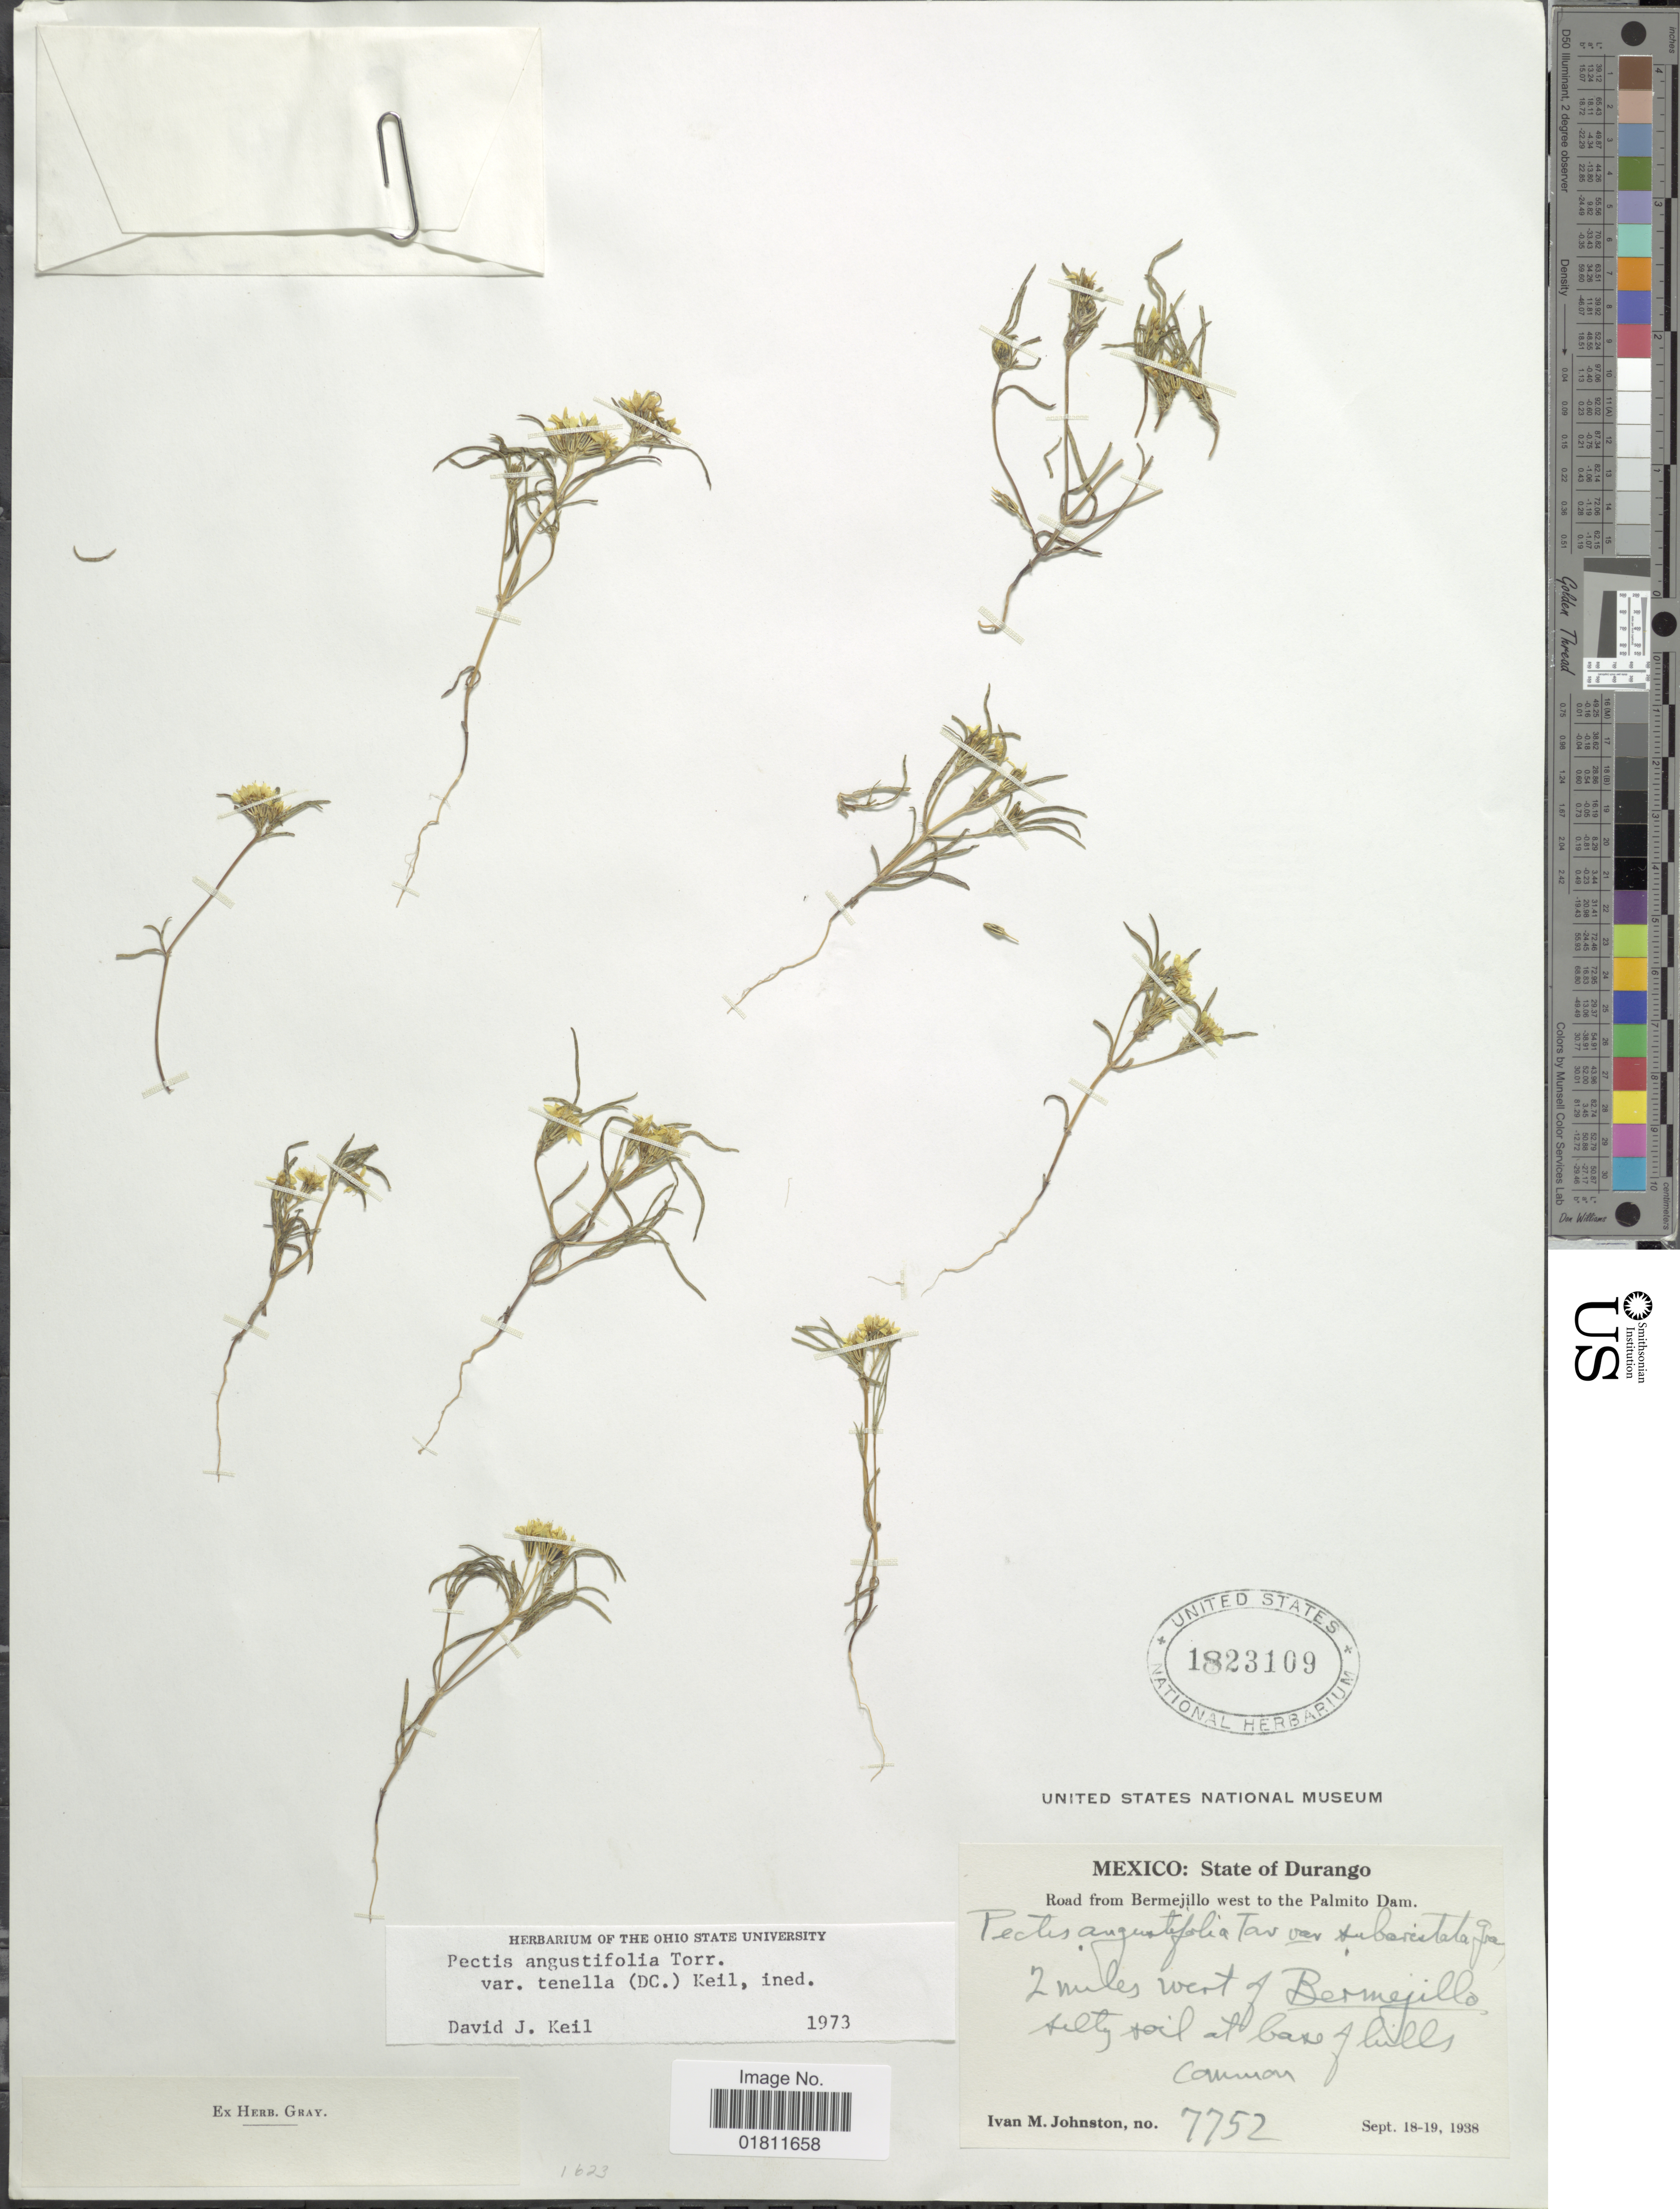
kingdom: Plantae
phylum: Tracheophyta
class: Magnoliopsida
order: Asterales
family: Asteraceae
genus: Pectis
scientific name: Pectis angustifolia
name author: Torr.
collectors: I.M. Johnston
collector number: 7752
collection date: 1938-09-18/1938-09-19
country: Mexico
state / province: Durango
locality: State of Durango. 2 miles west of Bermejillo, at base of hills.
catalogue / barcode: US 1823109